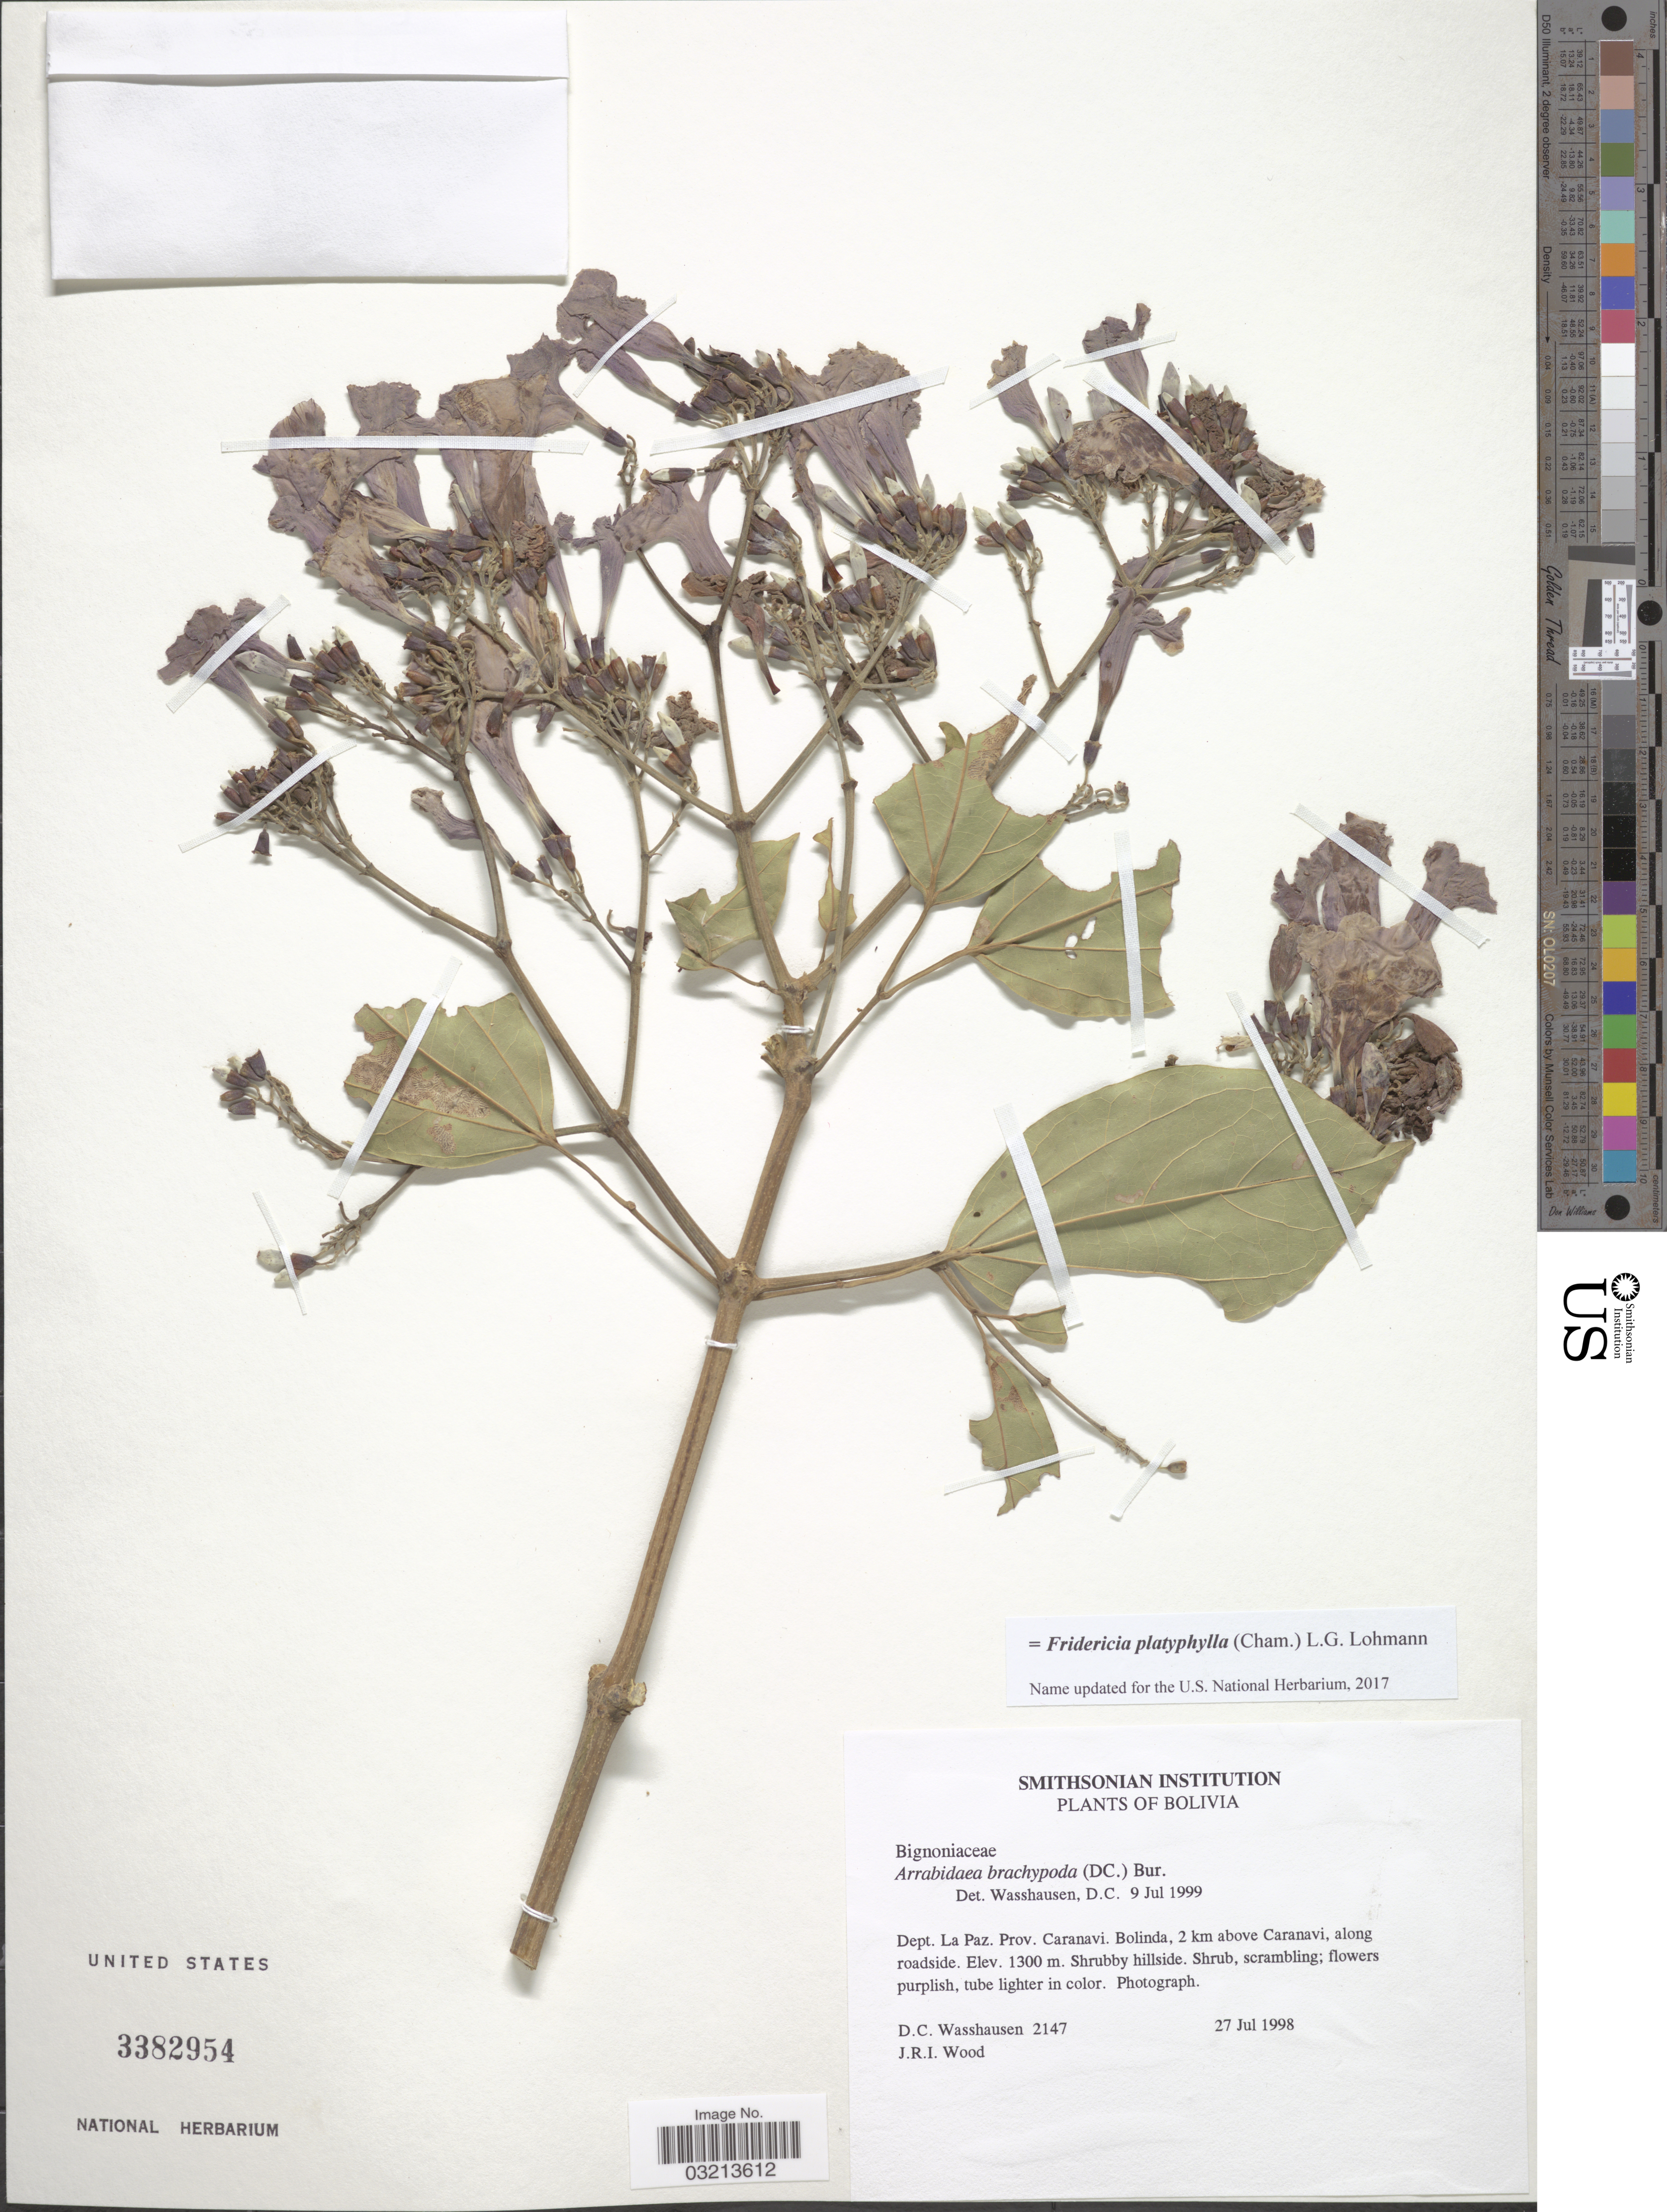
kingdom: Plantae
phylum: Tracheophyta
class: Magnoliopsida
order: Lamiales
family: Bignoniaceae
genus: Fridericia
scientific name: Fridericia platyphylla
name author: (Cham.) L.G. Lohmann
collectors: D. C. Wasshausen & J. R. I. Wood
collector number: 2147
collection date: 1998-07-27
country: Bolivia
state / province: La Paz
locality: Dept. La Paz. Caranavi. Bolinda, 2 km above Caranavi, along roadside.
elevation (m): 1300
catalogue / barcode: US 3382954